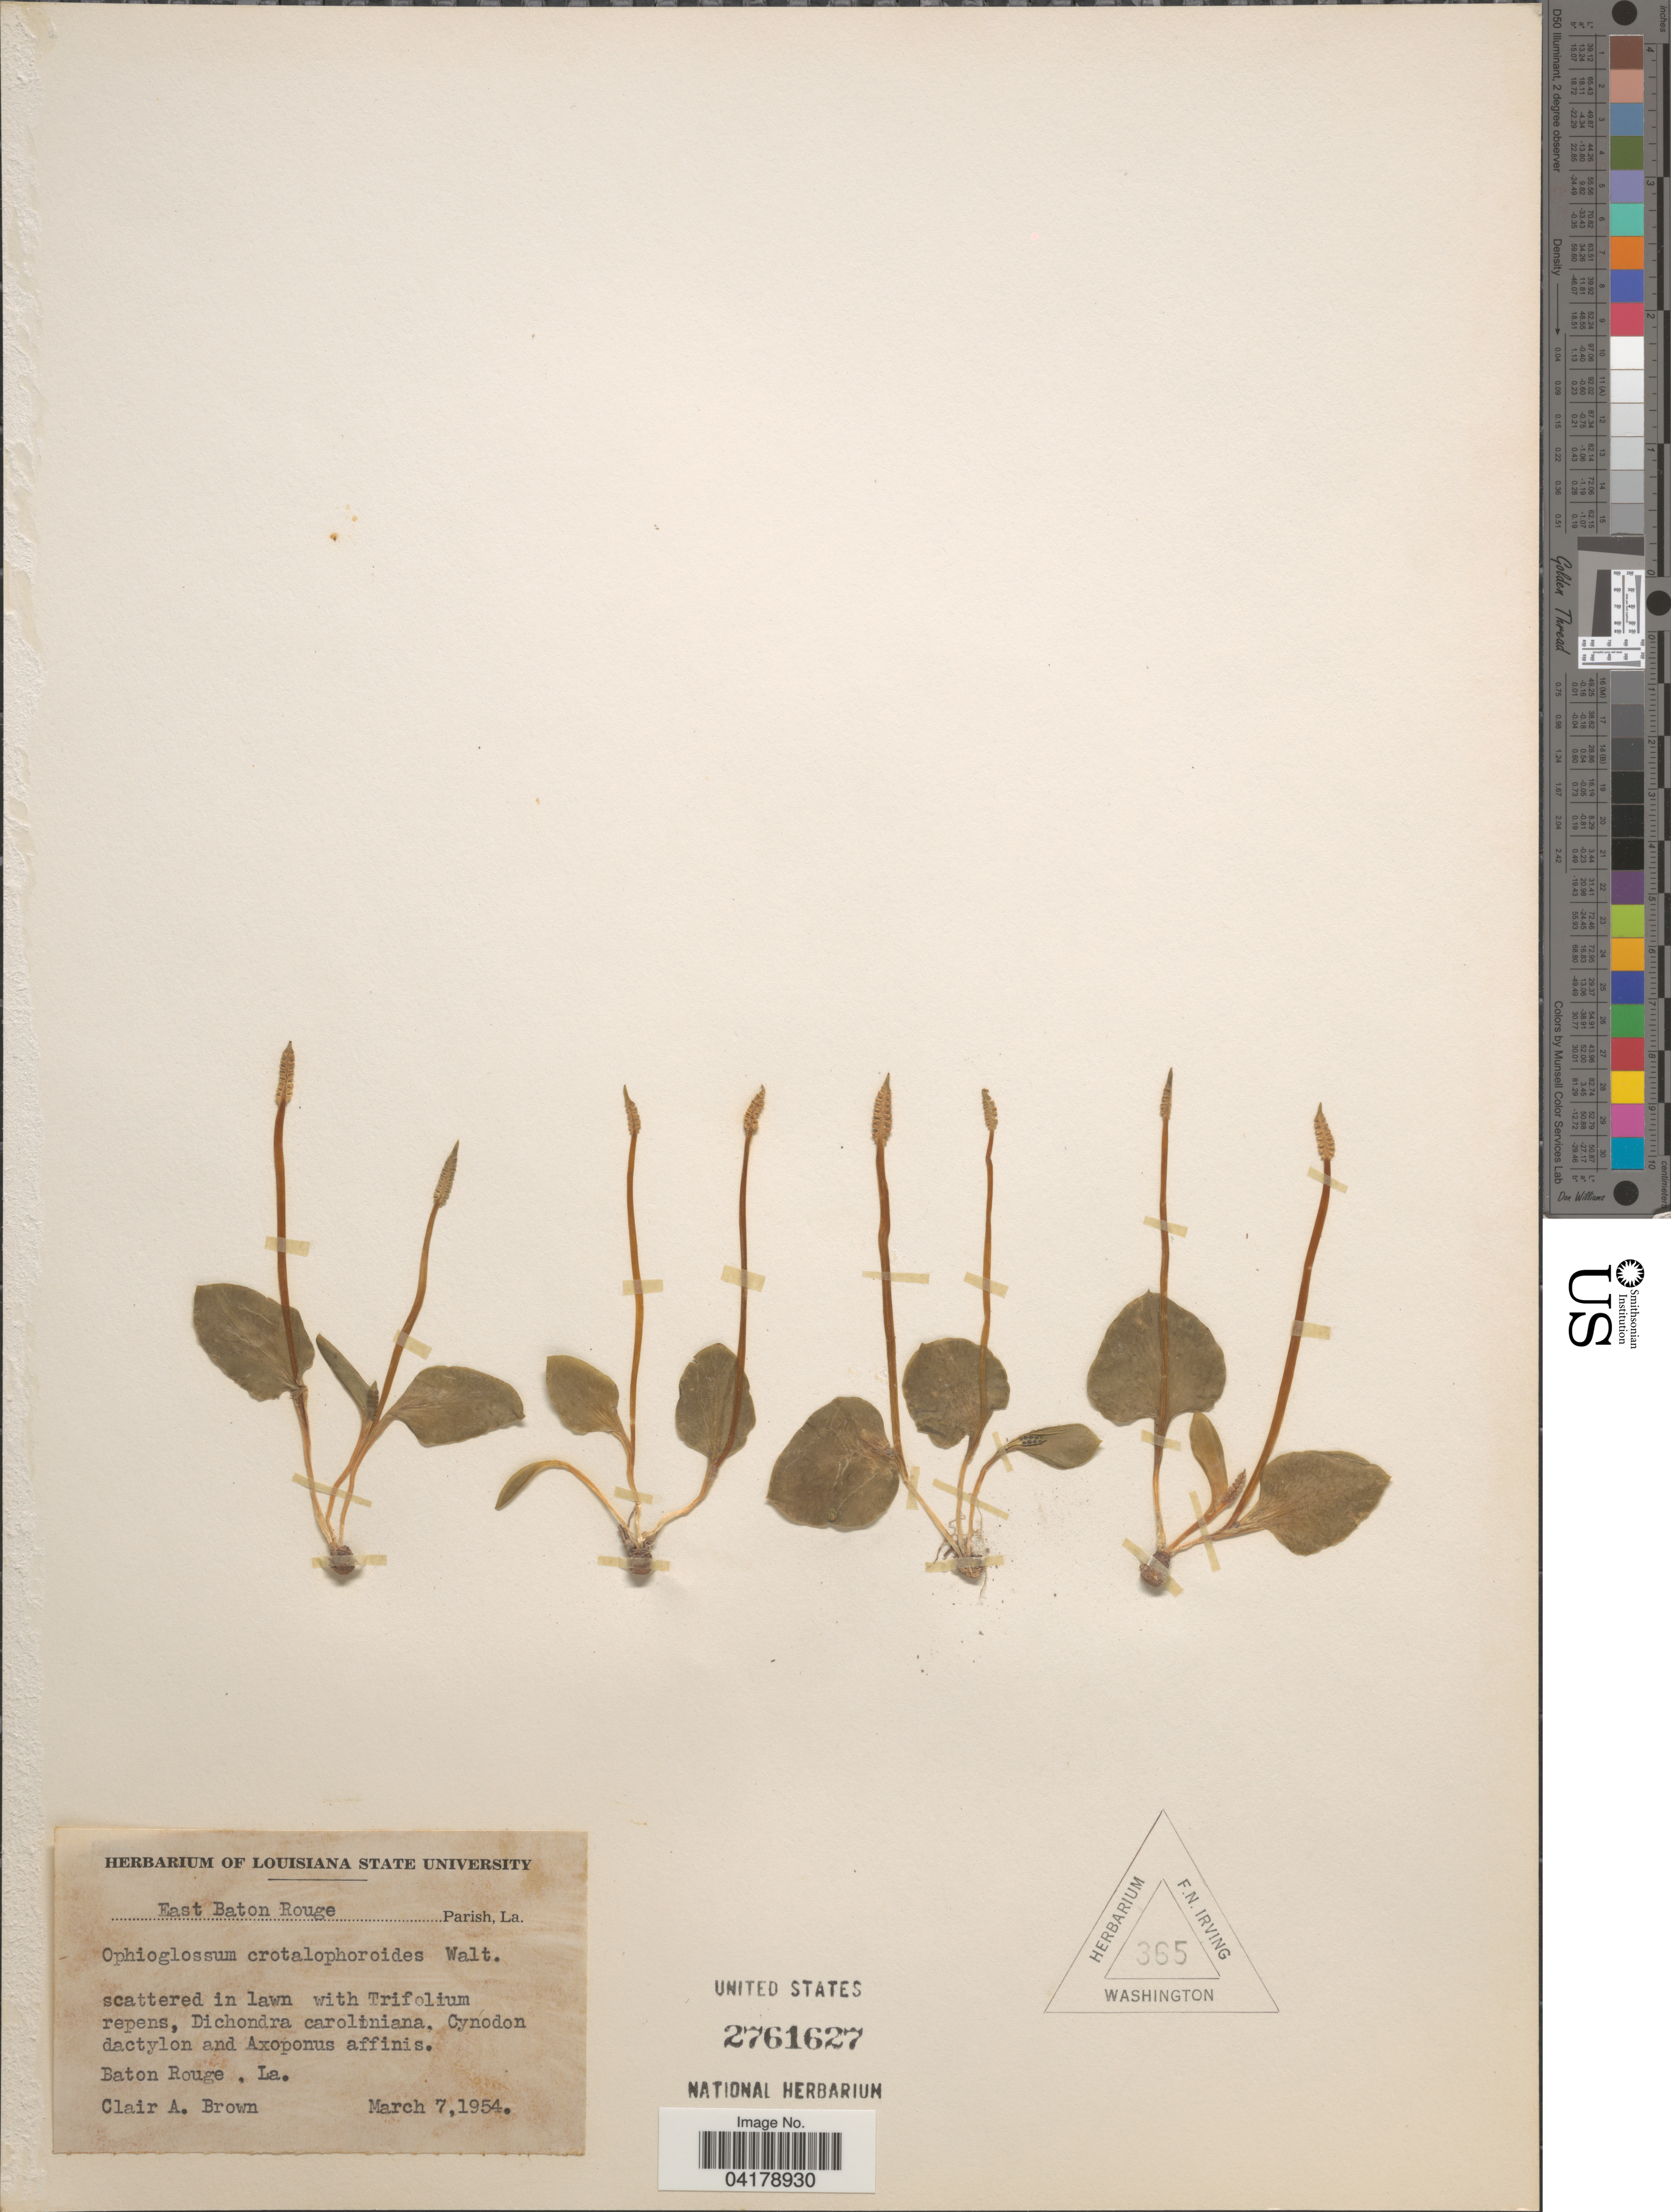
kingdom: Plantae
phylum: Tracheophyta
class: Polypodiopsida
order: Ophioglossales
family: Ophioglossaceae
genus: Ophioglossum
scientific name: Ophioglossum crotalophoroides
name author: Walter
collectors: C. A. Brown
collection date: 1954-03-07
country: United States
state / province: Louisiana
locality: East Baton Rouge Parish. Baton Rouge.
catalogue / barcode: US 2761627